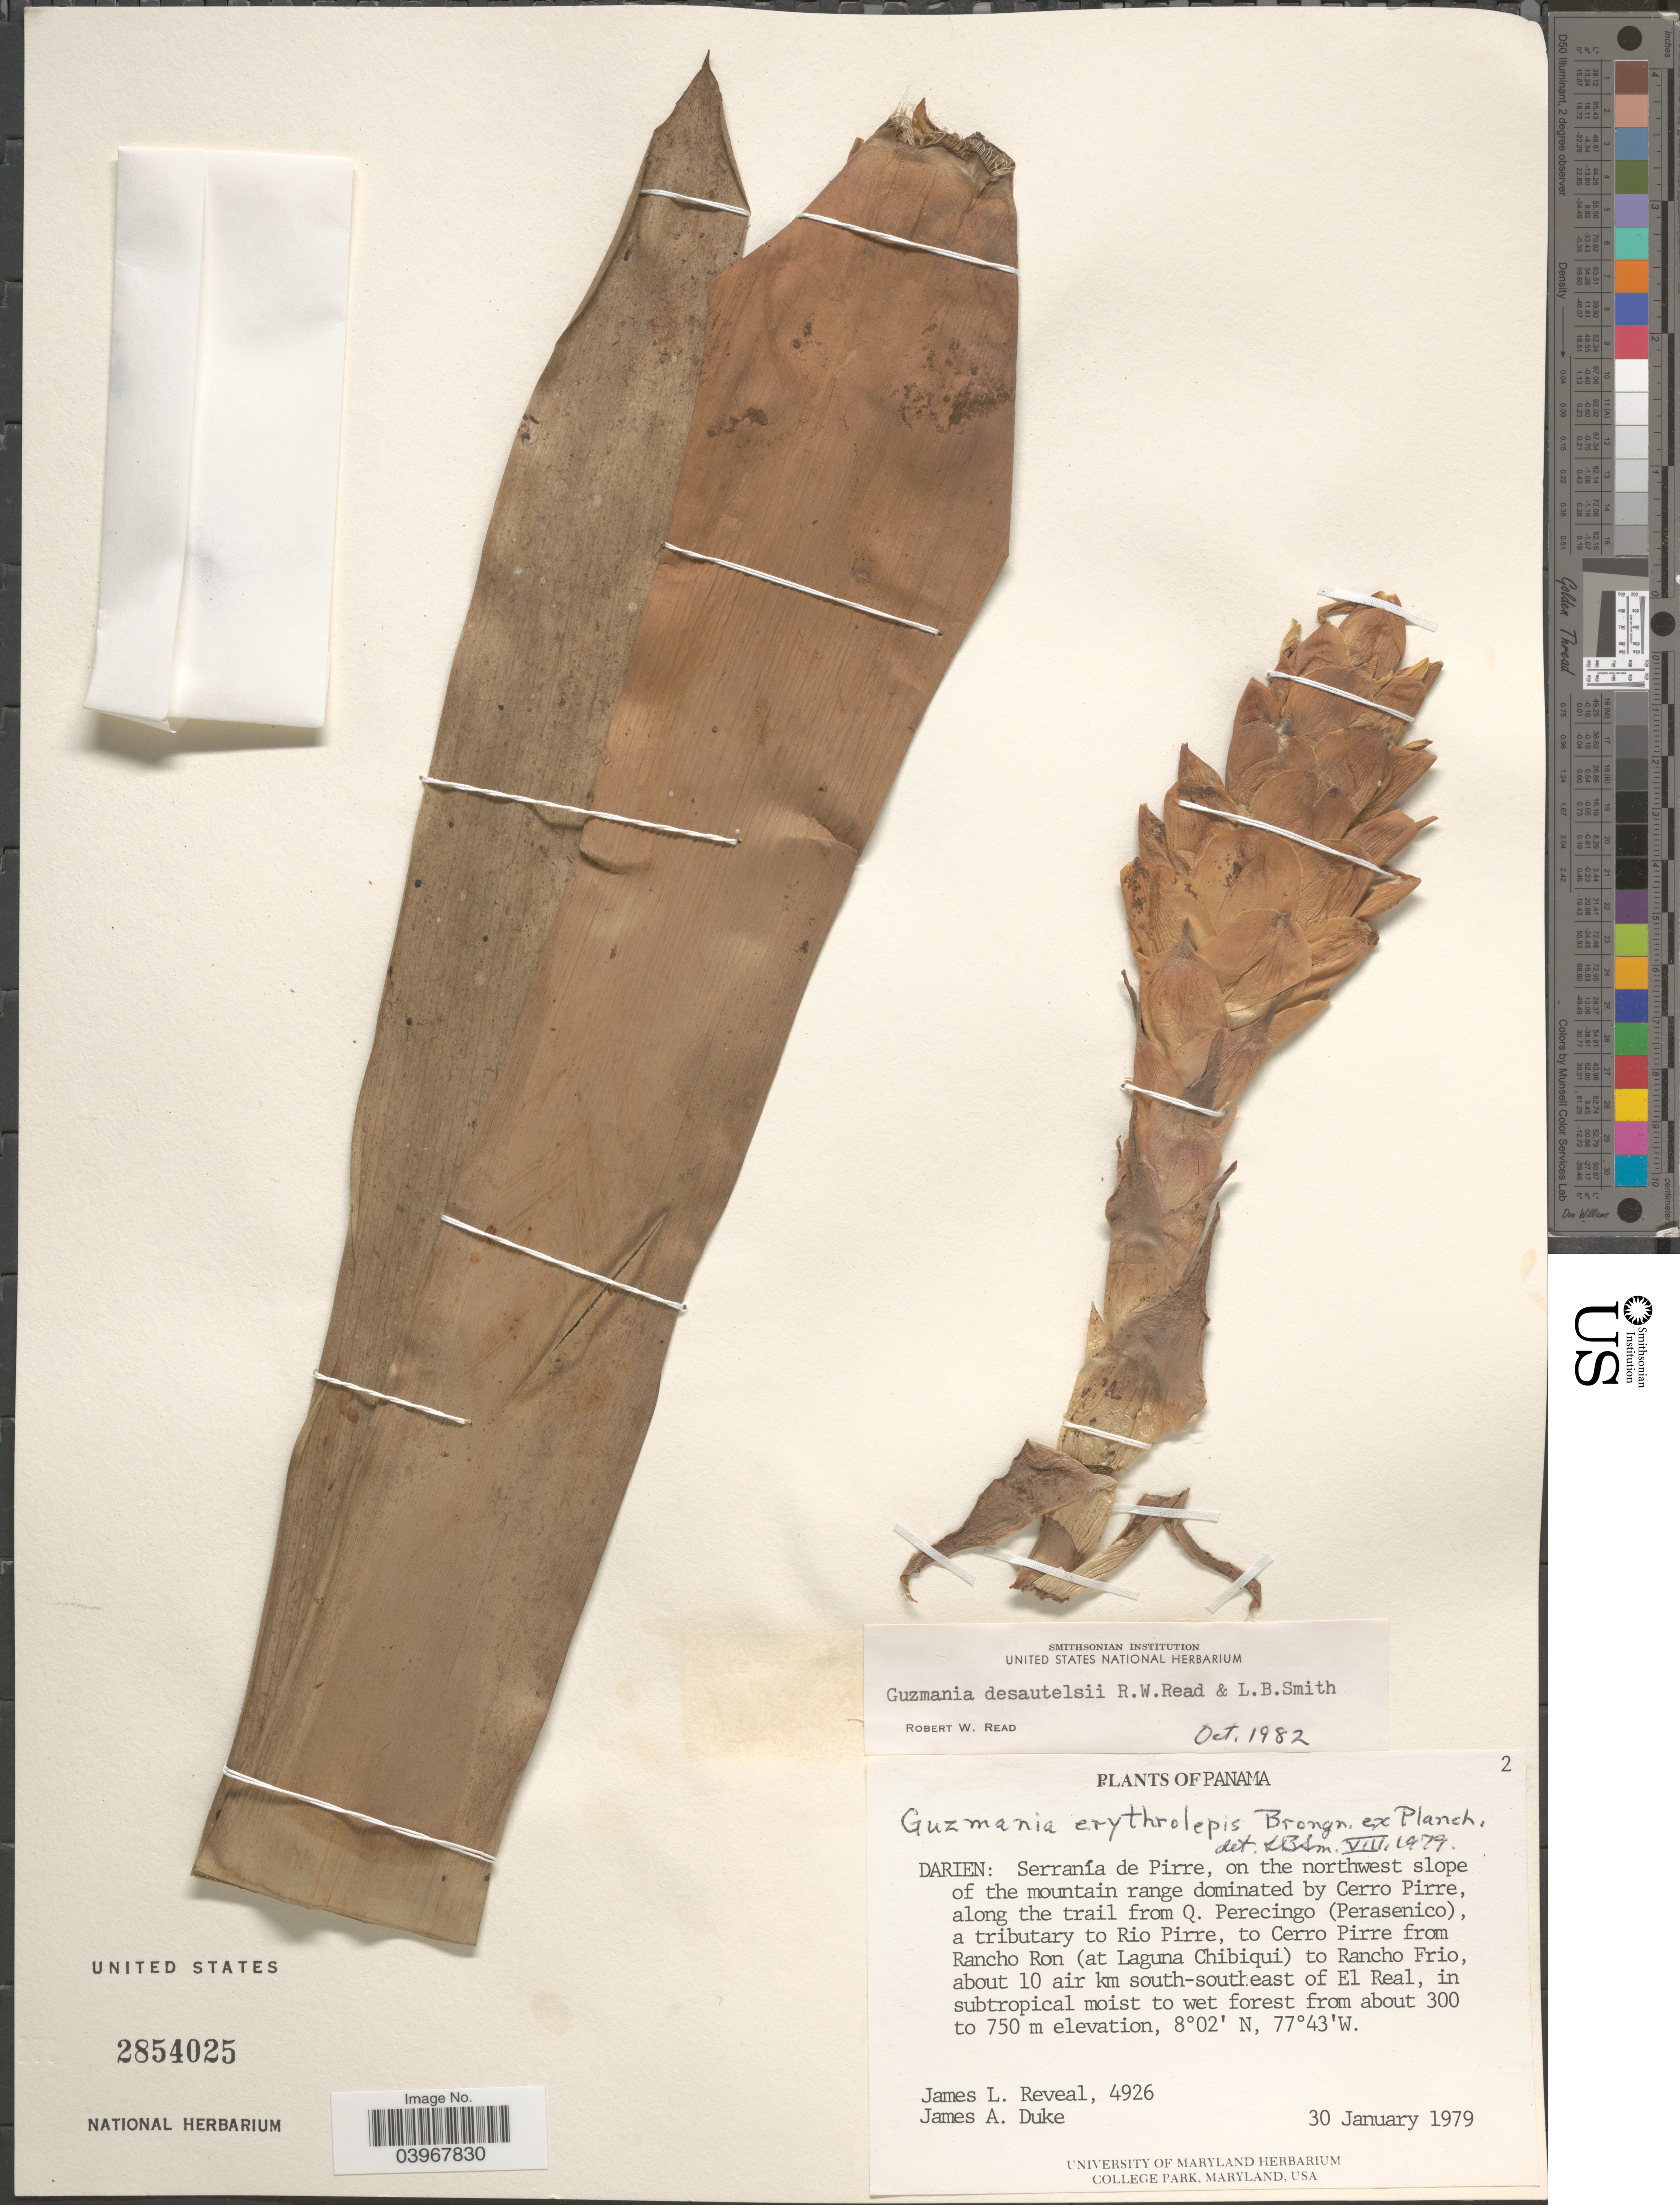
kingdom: Plantae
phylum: Tracheophyta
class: Liliopsida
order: Poales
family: Bromeliaceae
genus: Guzmania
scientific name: Guzmania desautelsii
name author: Read & L.B. Sm.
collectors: J. L. Reveal & J. A. Duke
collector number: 4926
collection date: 1979-01-30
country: Panama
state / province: Darien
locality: Serranía de Pirre, on the northwest slope of the mountain range dominated by Cerro Pirre, along the trail from Q. Perecingo (Perasenico), a tributary to Rio Pirre, to Cerro Pirre from Rancho Ron (at Laguna Chibiqui) to Rancho Frio, about 10 air km south-southeast of El Real.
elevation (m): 300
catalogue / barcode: US 2854025